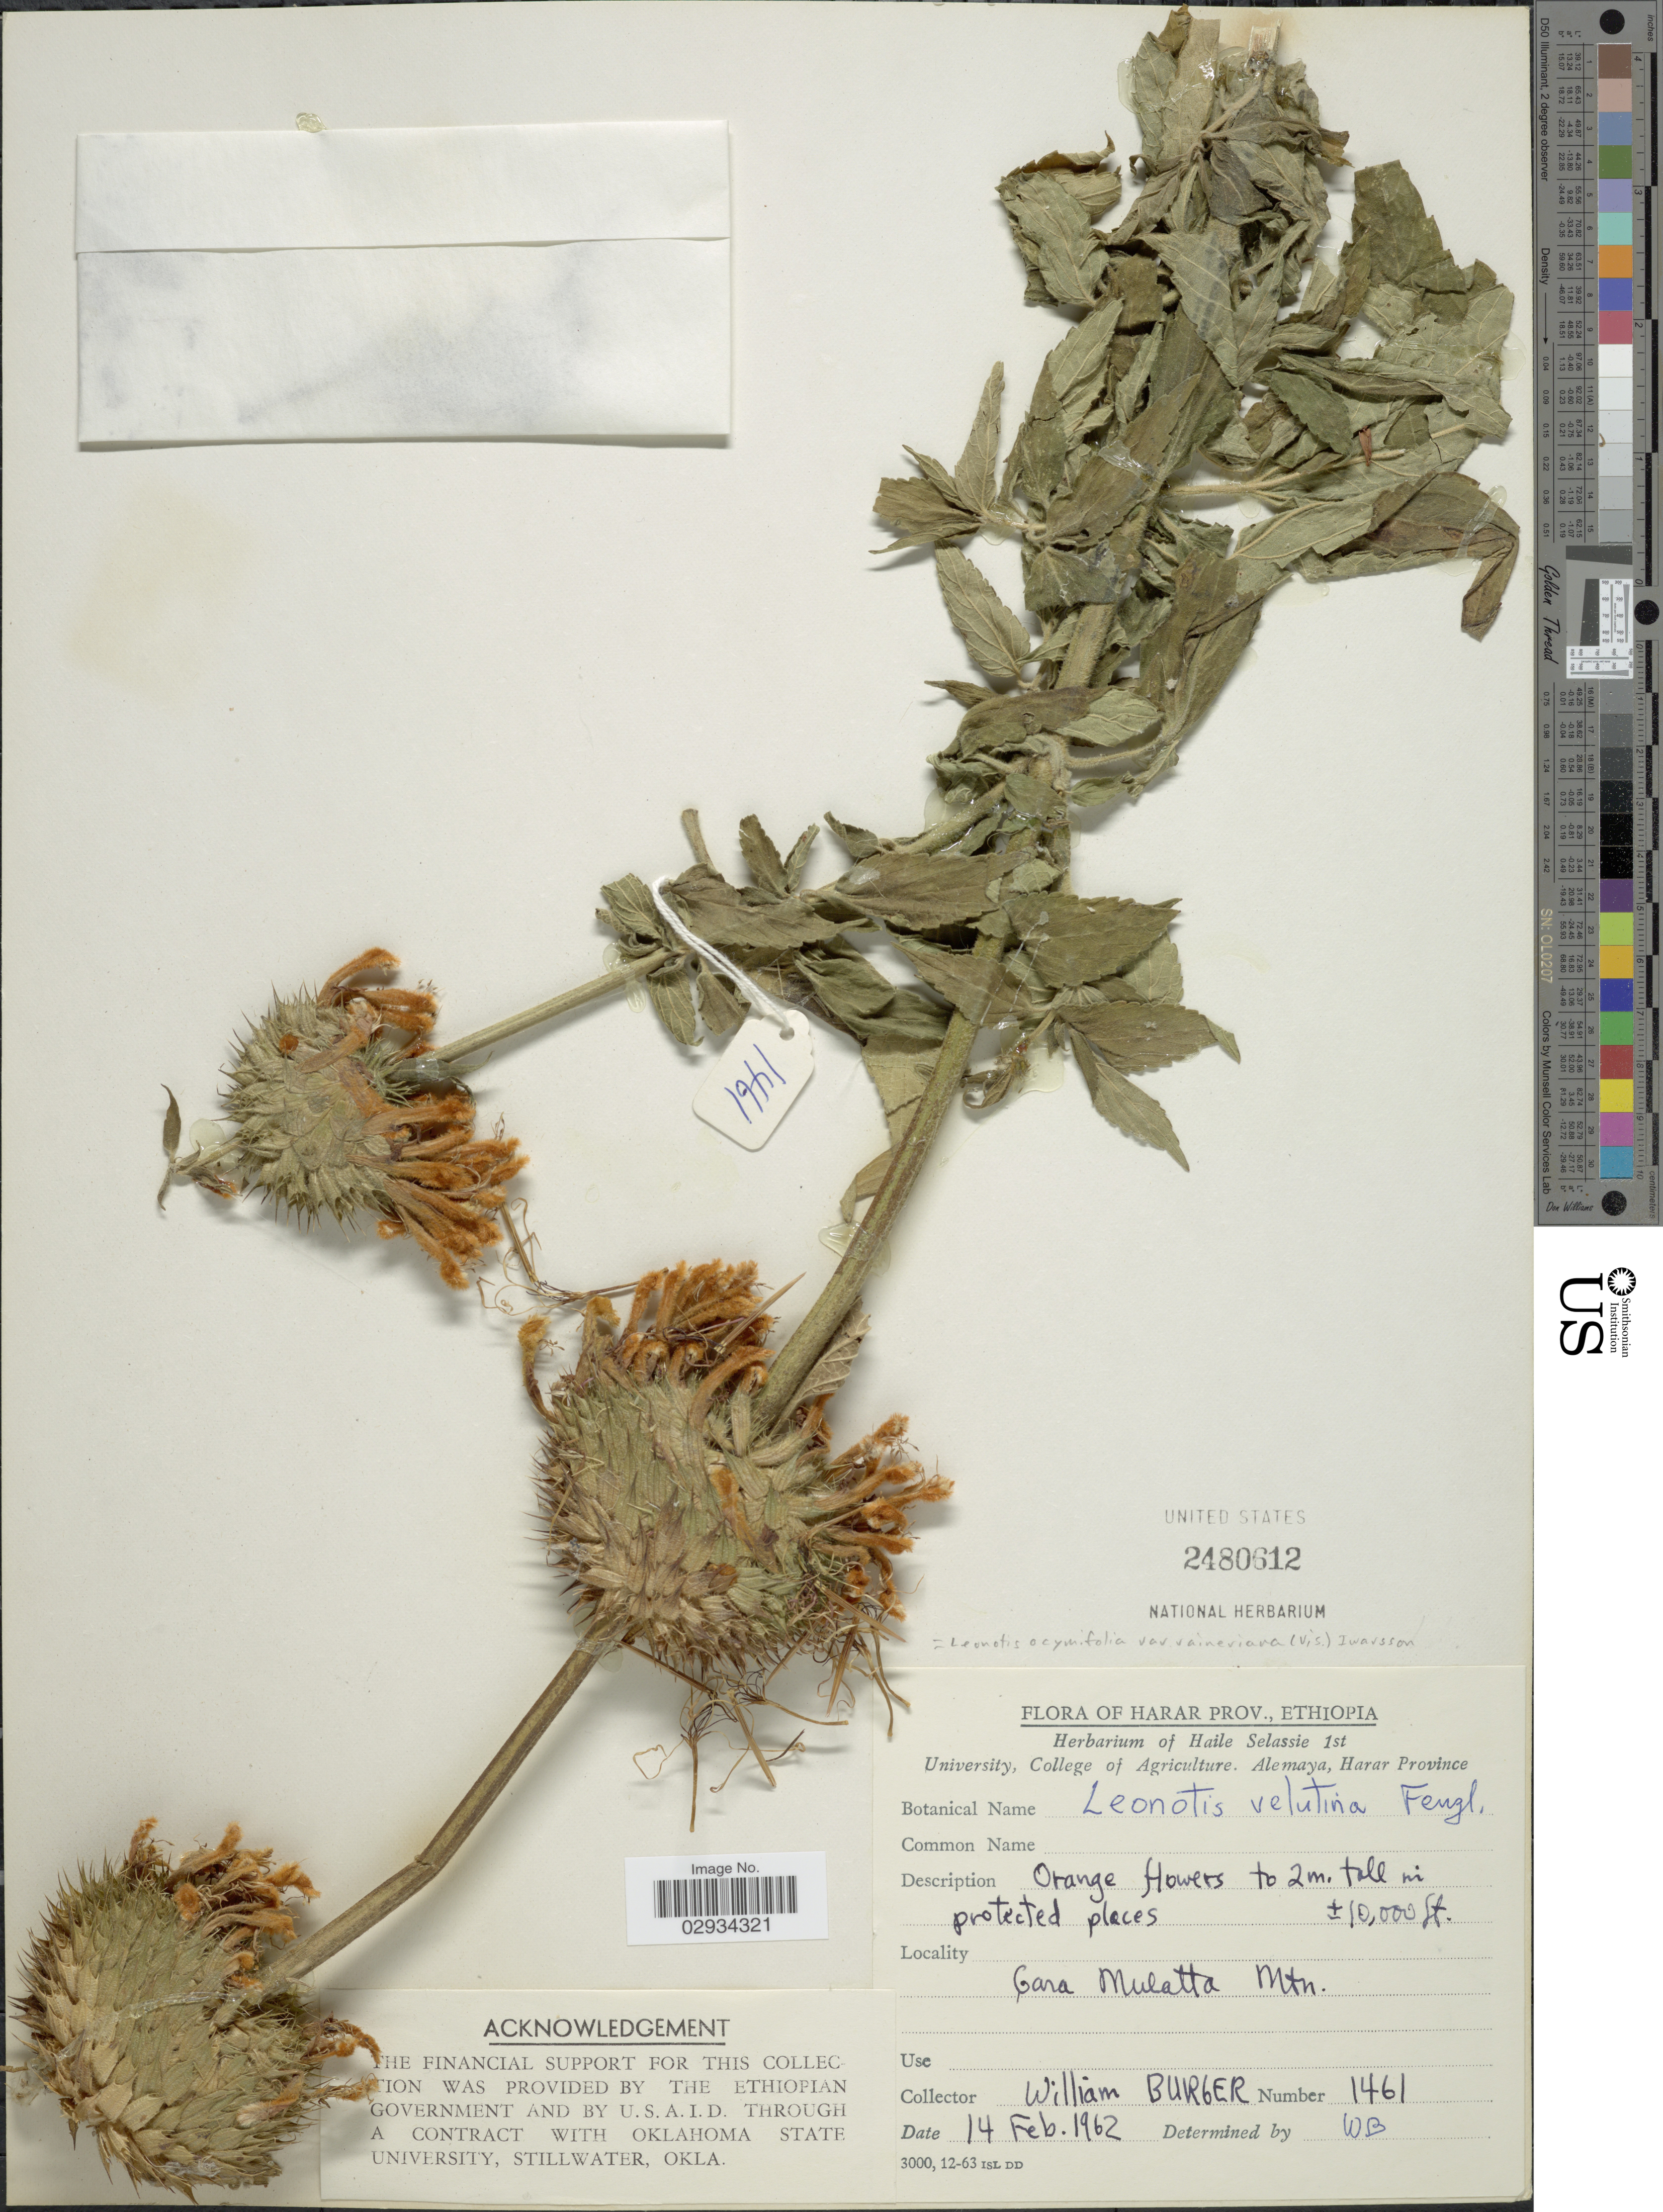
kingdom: Plantae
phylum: Tracheophyta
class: Magnoliopsida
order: Lamiales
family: Lamiaceae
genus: Leonotis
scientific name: Leonotis ocymifolia var. raineriana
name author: Iwarsson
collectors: W. Burger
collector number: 1461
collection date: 1962-02-14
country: Ethiopia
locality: Harar Prov. Gara Mulatta Mtn.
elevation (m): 3048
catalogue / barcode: US 2480612